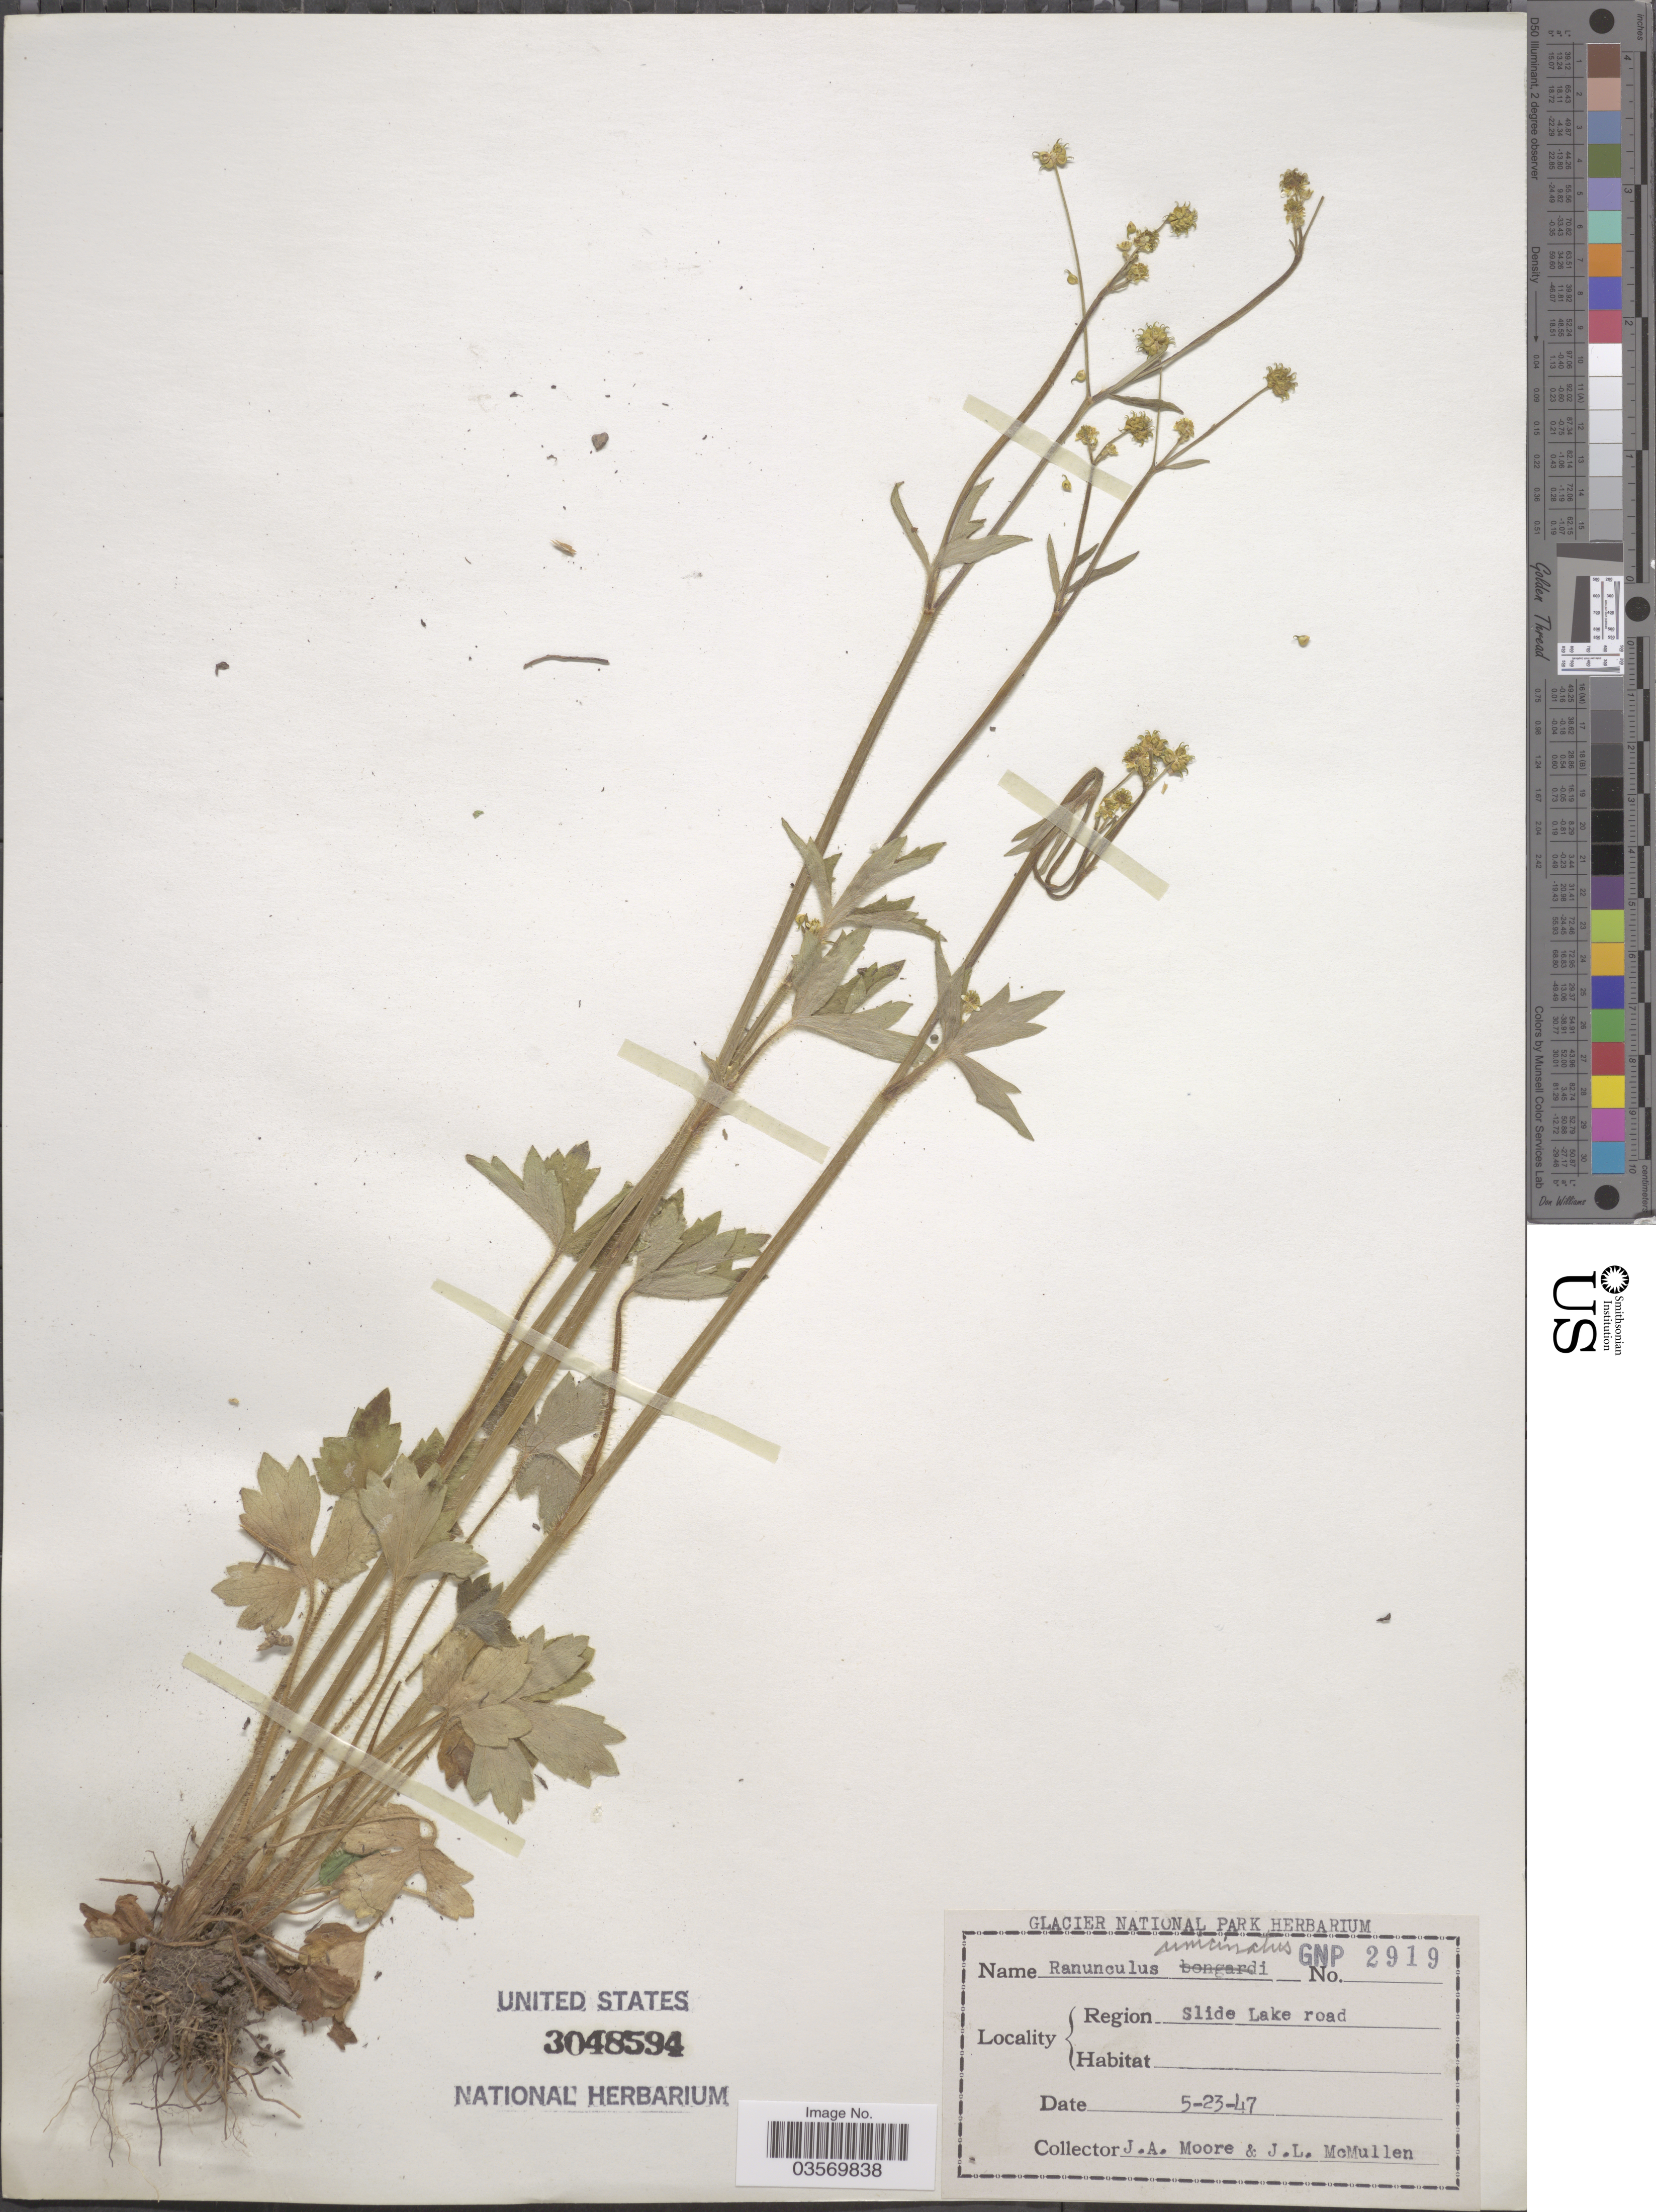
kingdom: Plantae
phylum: Tracheophyta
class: Magnoliopsida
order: Ranunculales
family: Ranunculaceae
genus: Ranunculus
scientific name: Ranunculus uncinatus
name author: D. Don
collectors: J. A. Moore & J. McMullen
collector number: GNP2919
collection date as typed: Transcribed d/m/y: 23/5/47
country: United States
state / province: Montana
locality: Region Slide Lake road.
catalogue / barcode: US 3048594